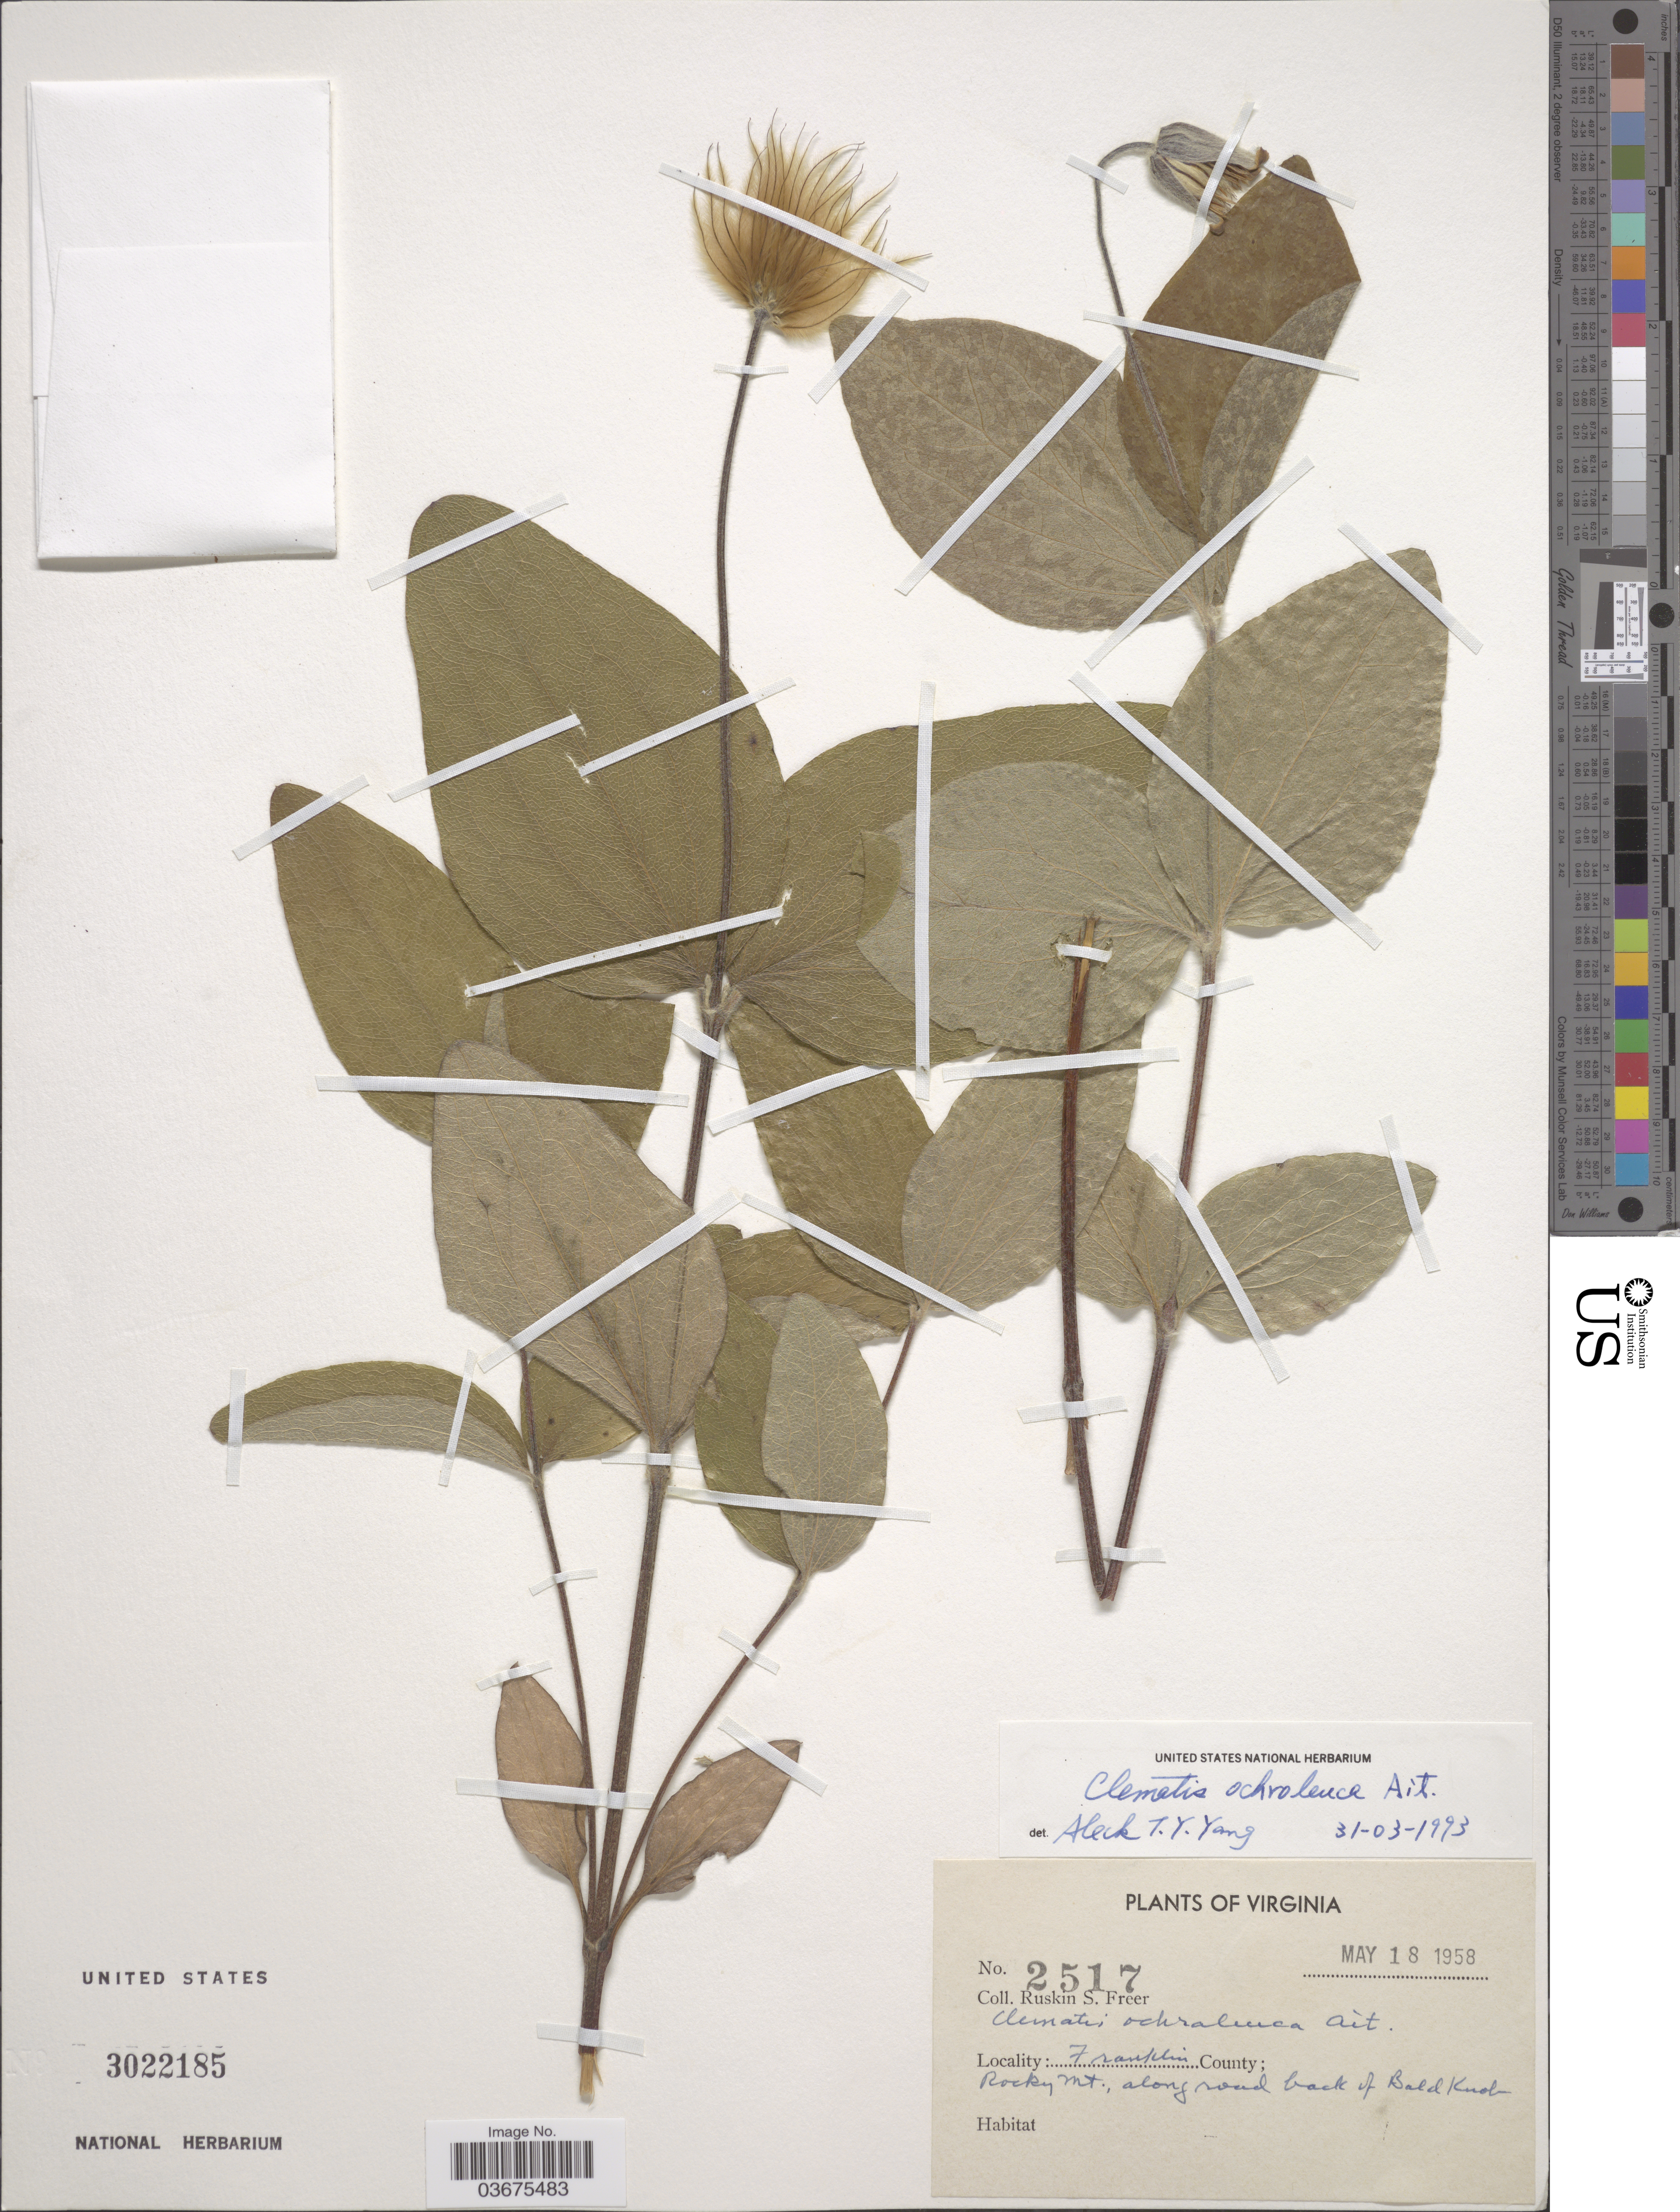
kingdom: Plantae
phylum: Tracheophyta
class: Magnoliopsida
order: Ranunculales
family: Ranunculaceae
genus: Clematis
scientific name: Clematis ochroleuca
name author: Aiton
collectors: R. Freer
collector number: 2517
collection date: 1958-05-18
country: United States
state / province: Virginia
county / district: City of Franklin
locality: Rocky Mt., along road back of Bald Knob.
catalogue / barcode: US 3022185